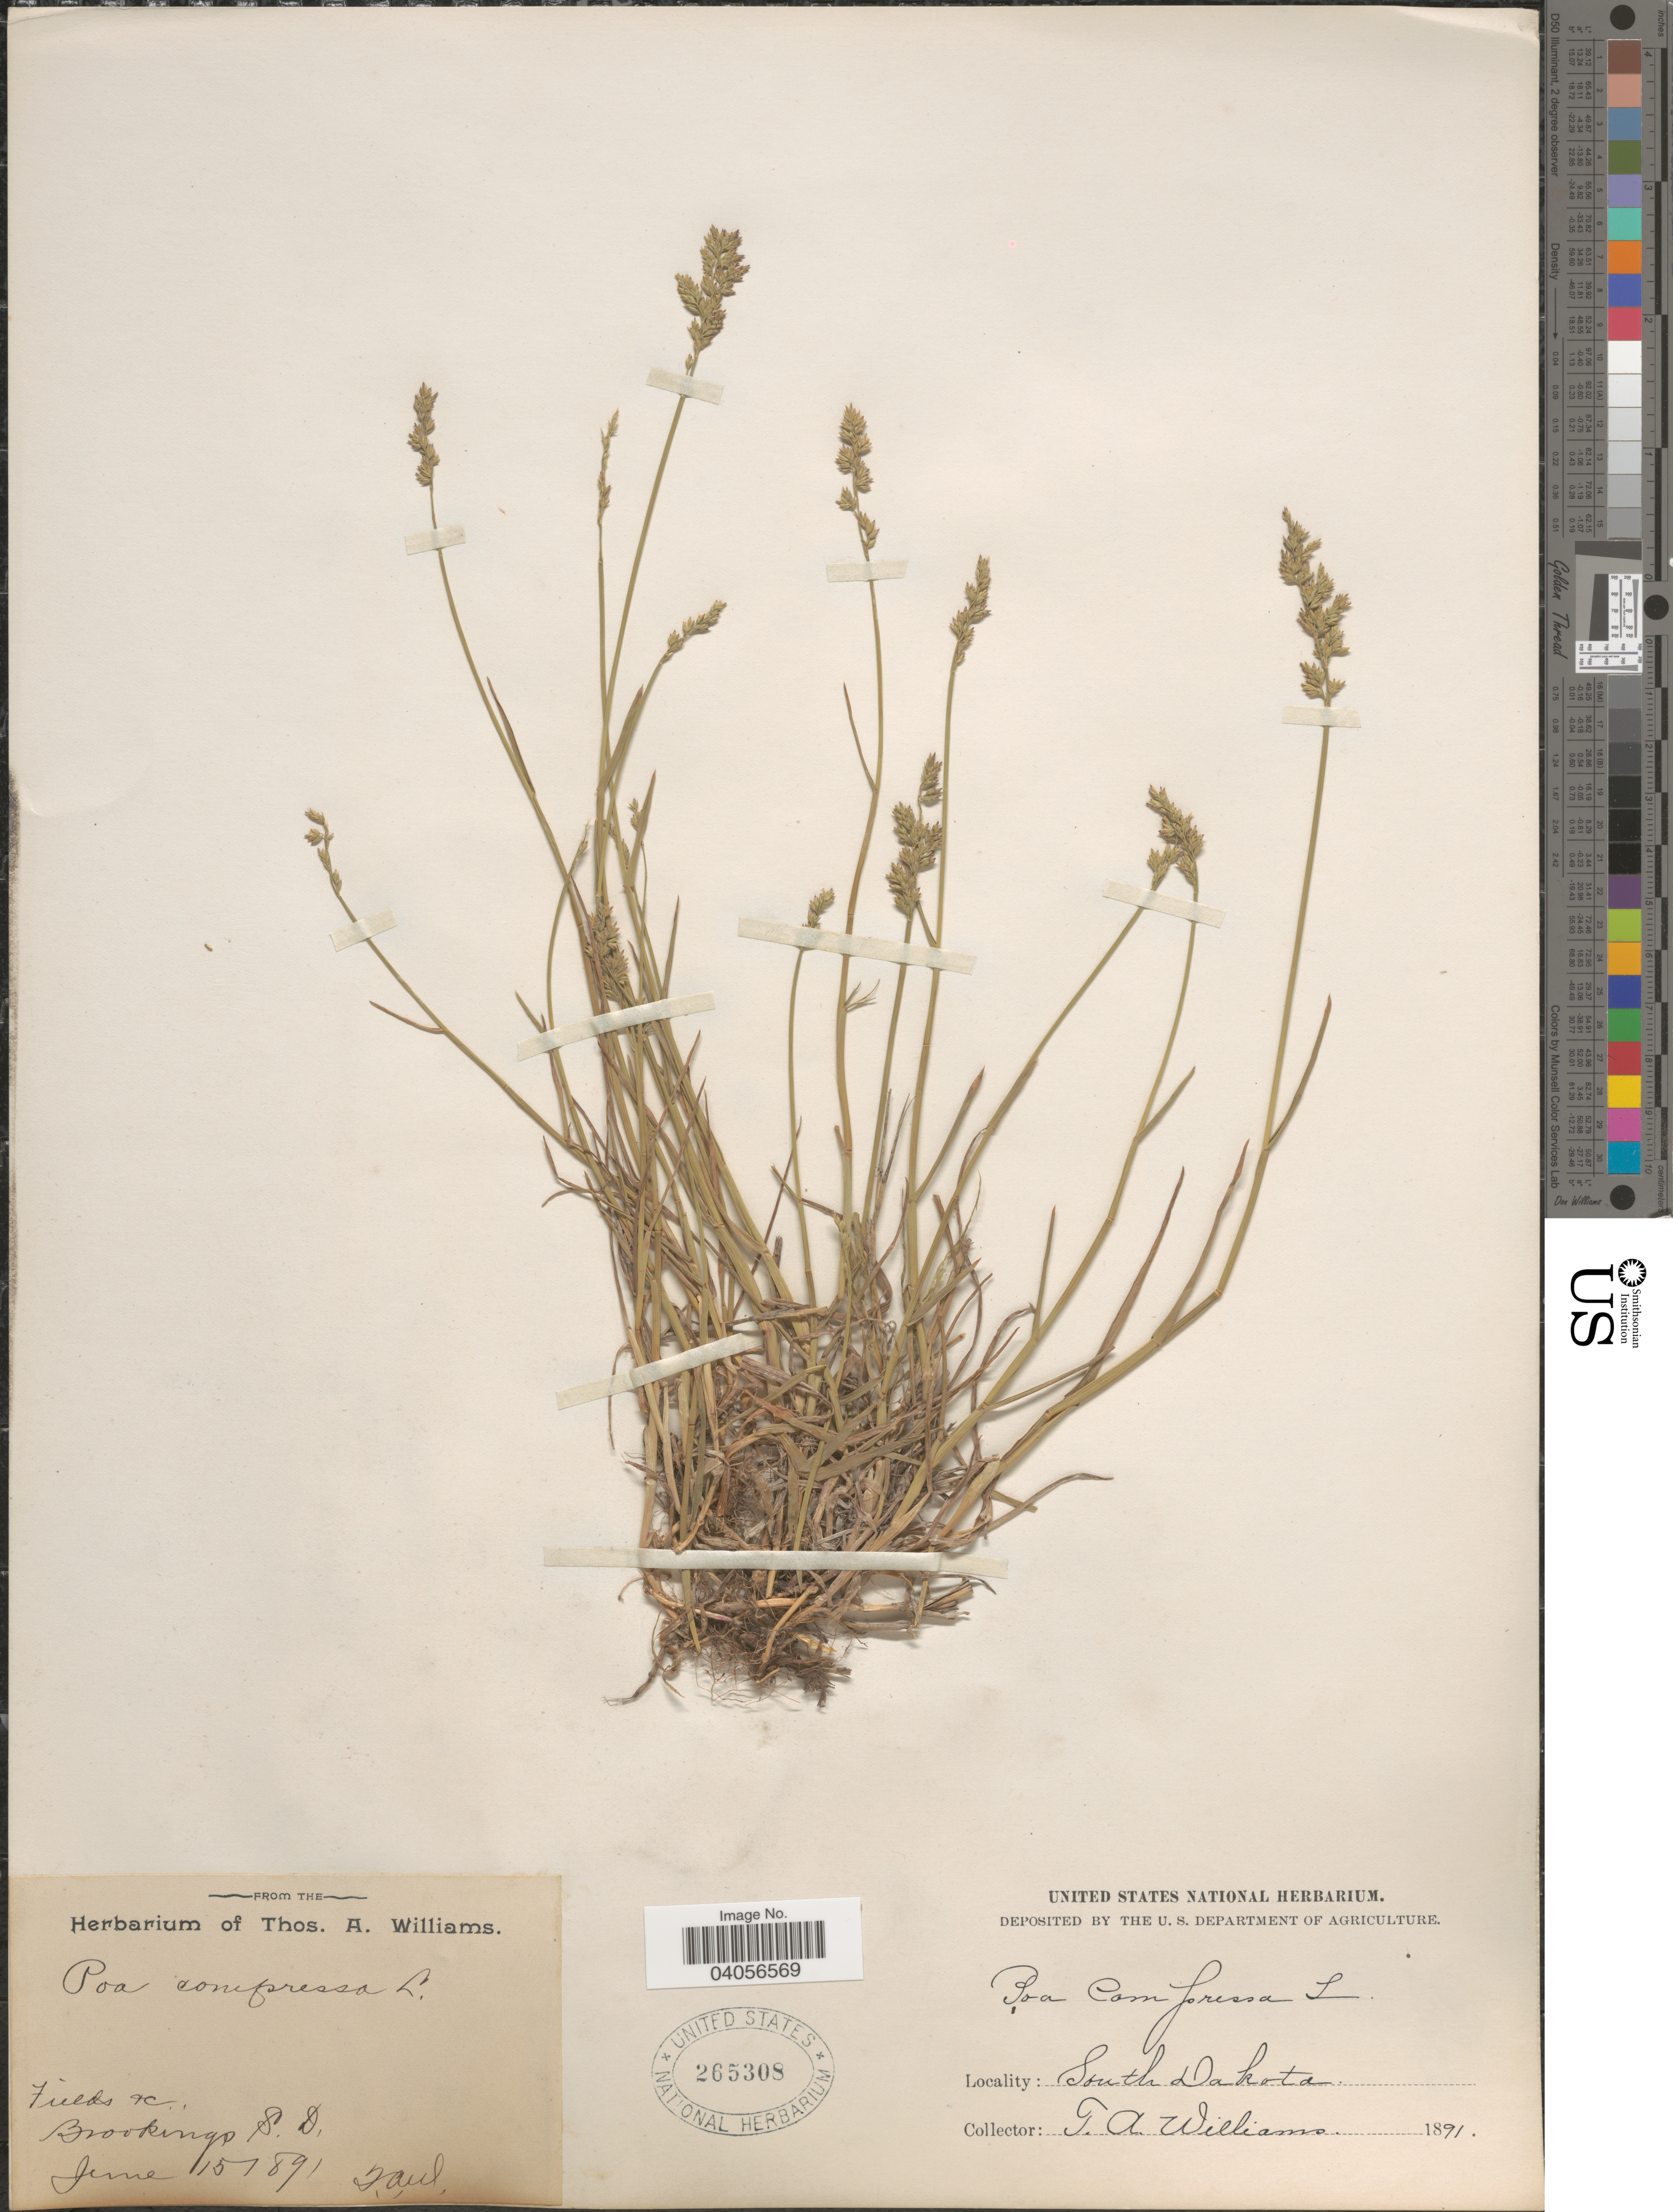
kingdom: Plantae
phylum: Tracheophyta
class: Liliopsida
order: Poales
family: Poaceae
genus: Poa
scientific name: Poa compressa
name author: L.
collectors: T. A. Williams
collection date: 1891-06-15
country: United States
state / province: South Dakota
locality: Brookings.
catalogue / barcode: US 265308